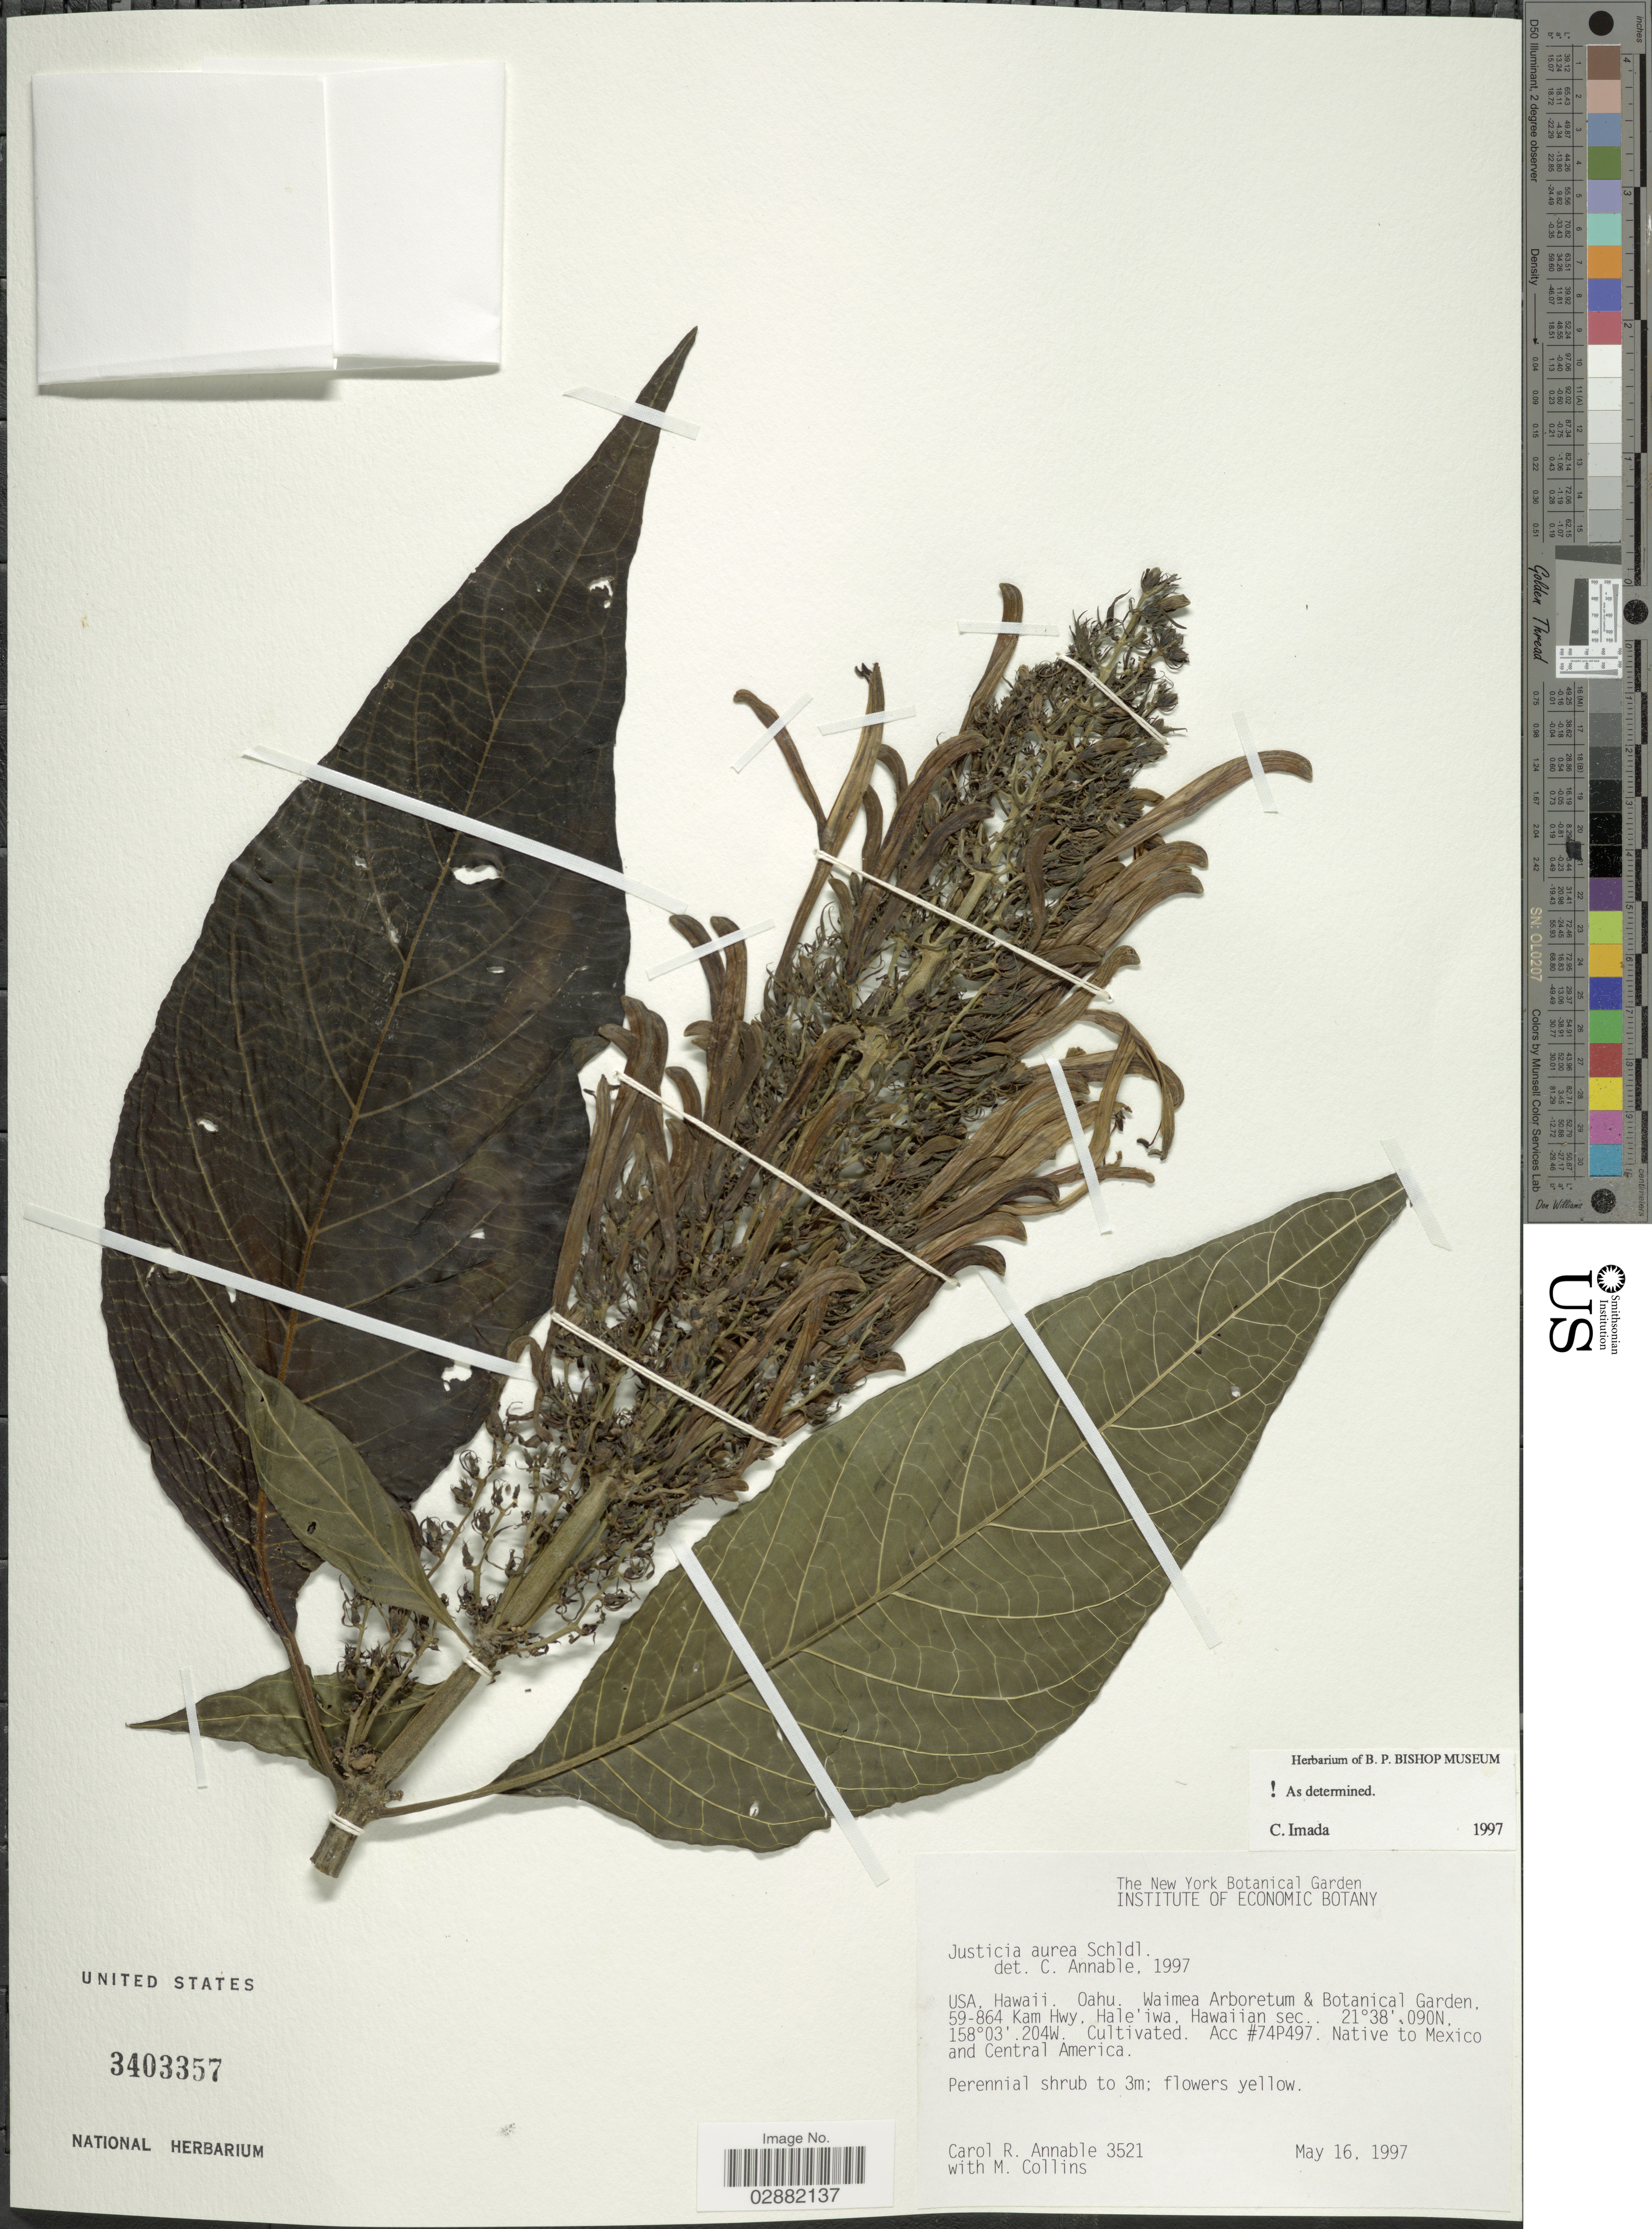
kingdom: Plantae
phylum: Tracheophyta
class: Magnoliopsida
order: Lamiales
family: Acanthaceae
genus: Justicia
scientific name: Justicia aurea f. erythrantha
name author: (Standl. & Steyerm.) D.N. Gibson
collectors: C. R. Annable & M. Collins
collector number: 3521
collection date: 1997-05-16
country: United States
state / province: Hawaii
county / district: Honolulu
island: Oahu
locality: Oahu, Waimea Arboretum & Botanical Garden, 59-864 Kam Hwy. Hale iwa, Hawaiian sec.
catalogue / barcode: US 3403357